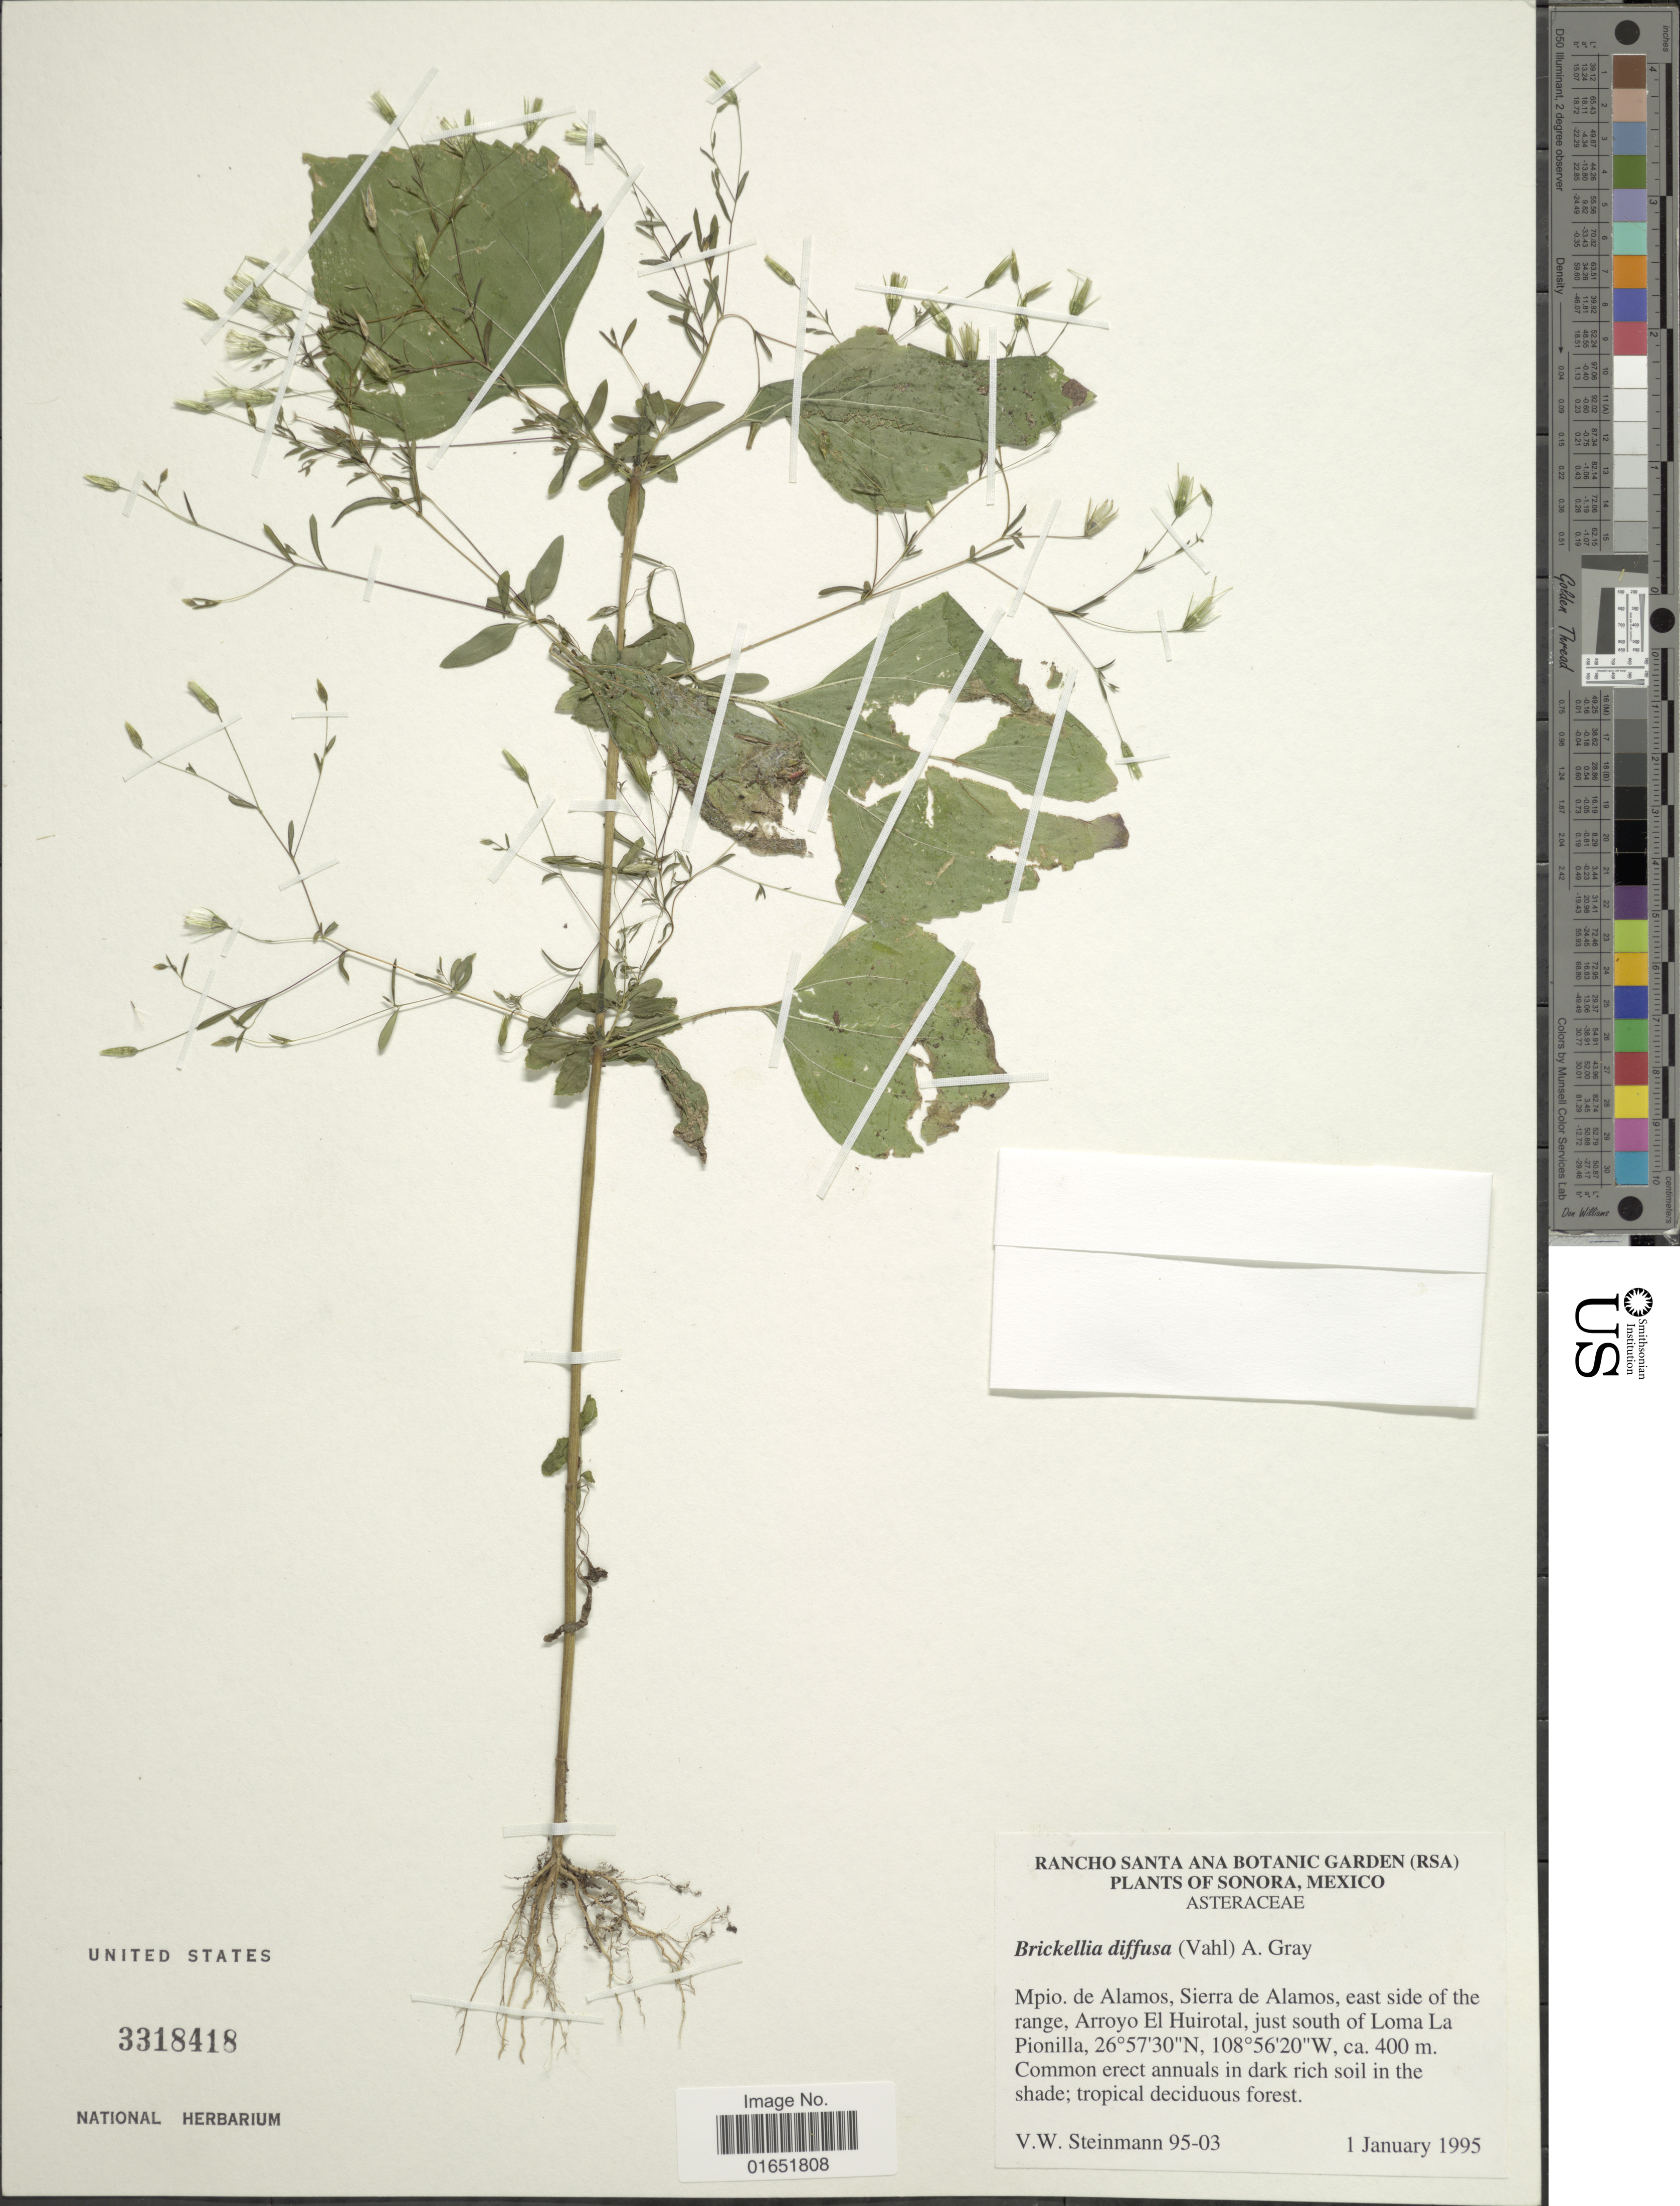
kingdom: Plantae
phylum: Tracheophyta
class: Magnoliopsida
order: Asterales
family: Asteraceae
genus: Brickellia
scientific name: Brickellia diffusa M.E. Jones, nom illeg.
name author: M.E. Jones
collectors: V. W. Steinmann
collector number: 95-03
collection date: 1995-01-01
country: Mexico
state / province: Sonora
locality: Mpio. de Alamos, Sierra de Alamos, east side of the range, Arroyo El Huirotal, just south of oma La Pionilla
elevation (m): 400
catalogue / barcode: US 3318418